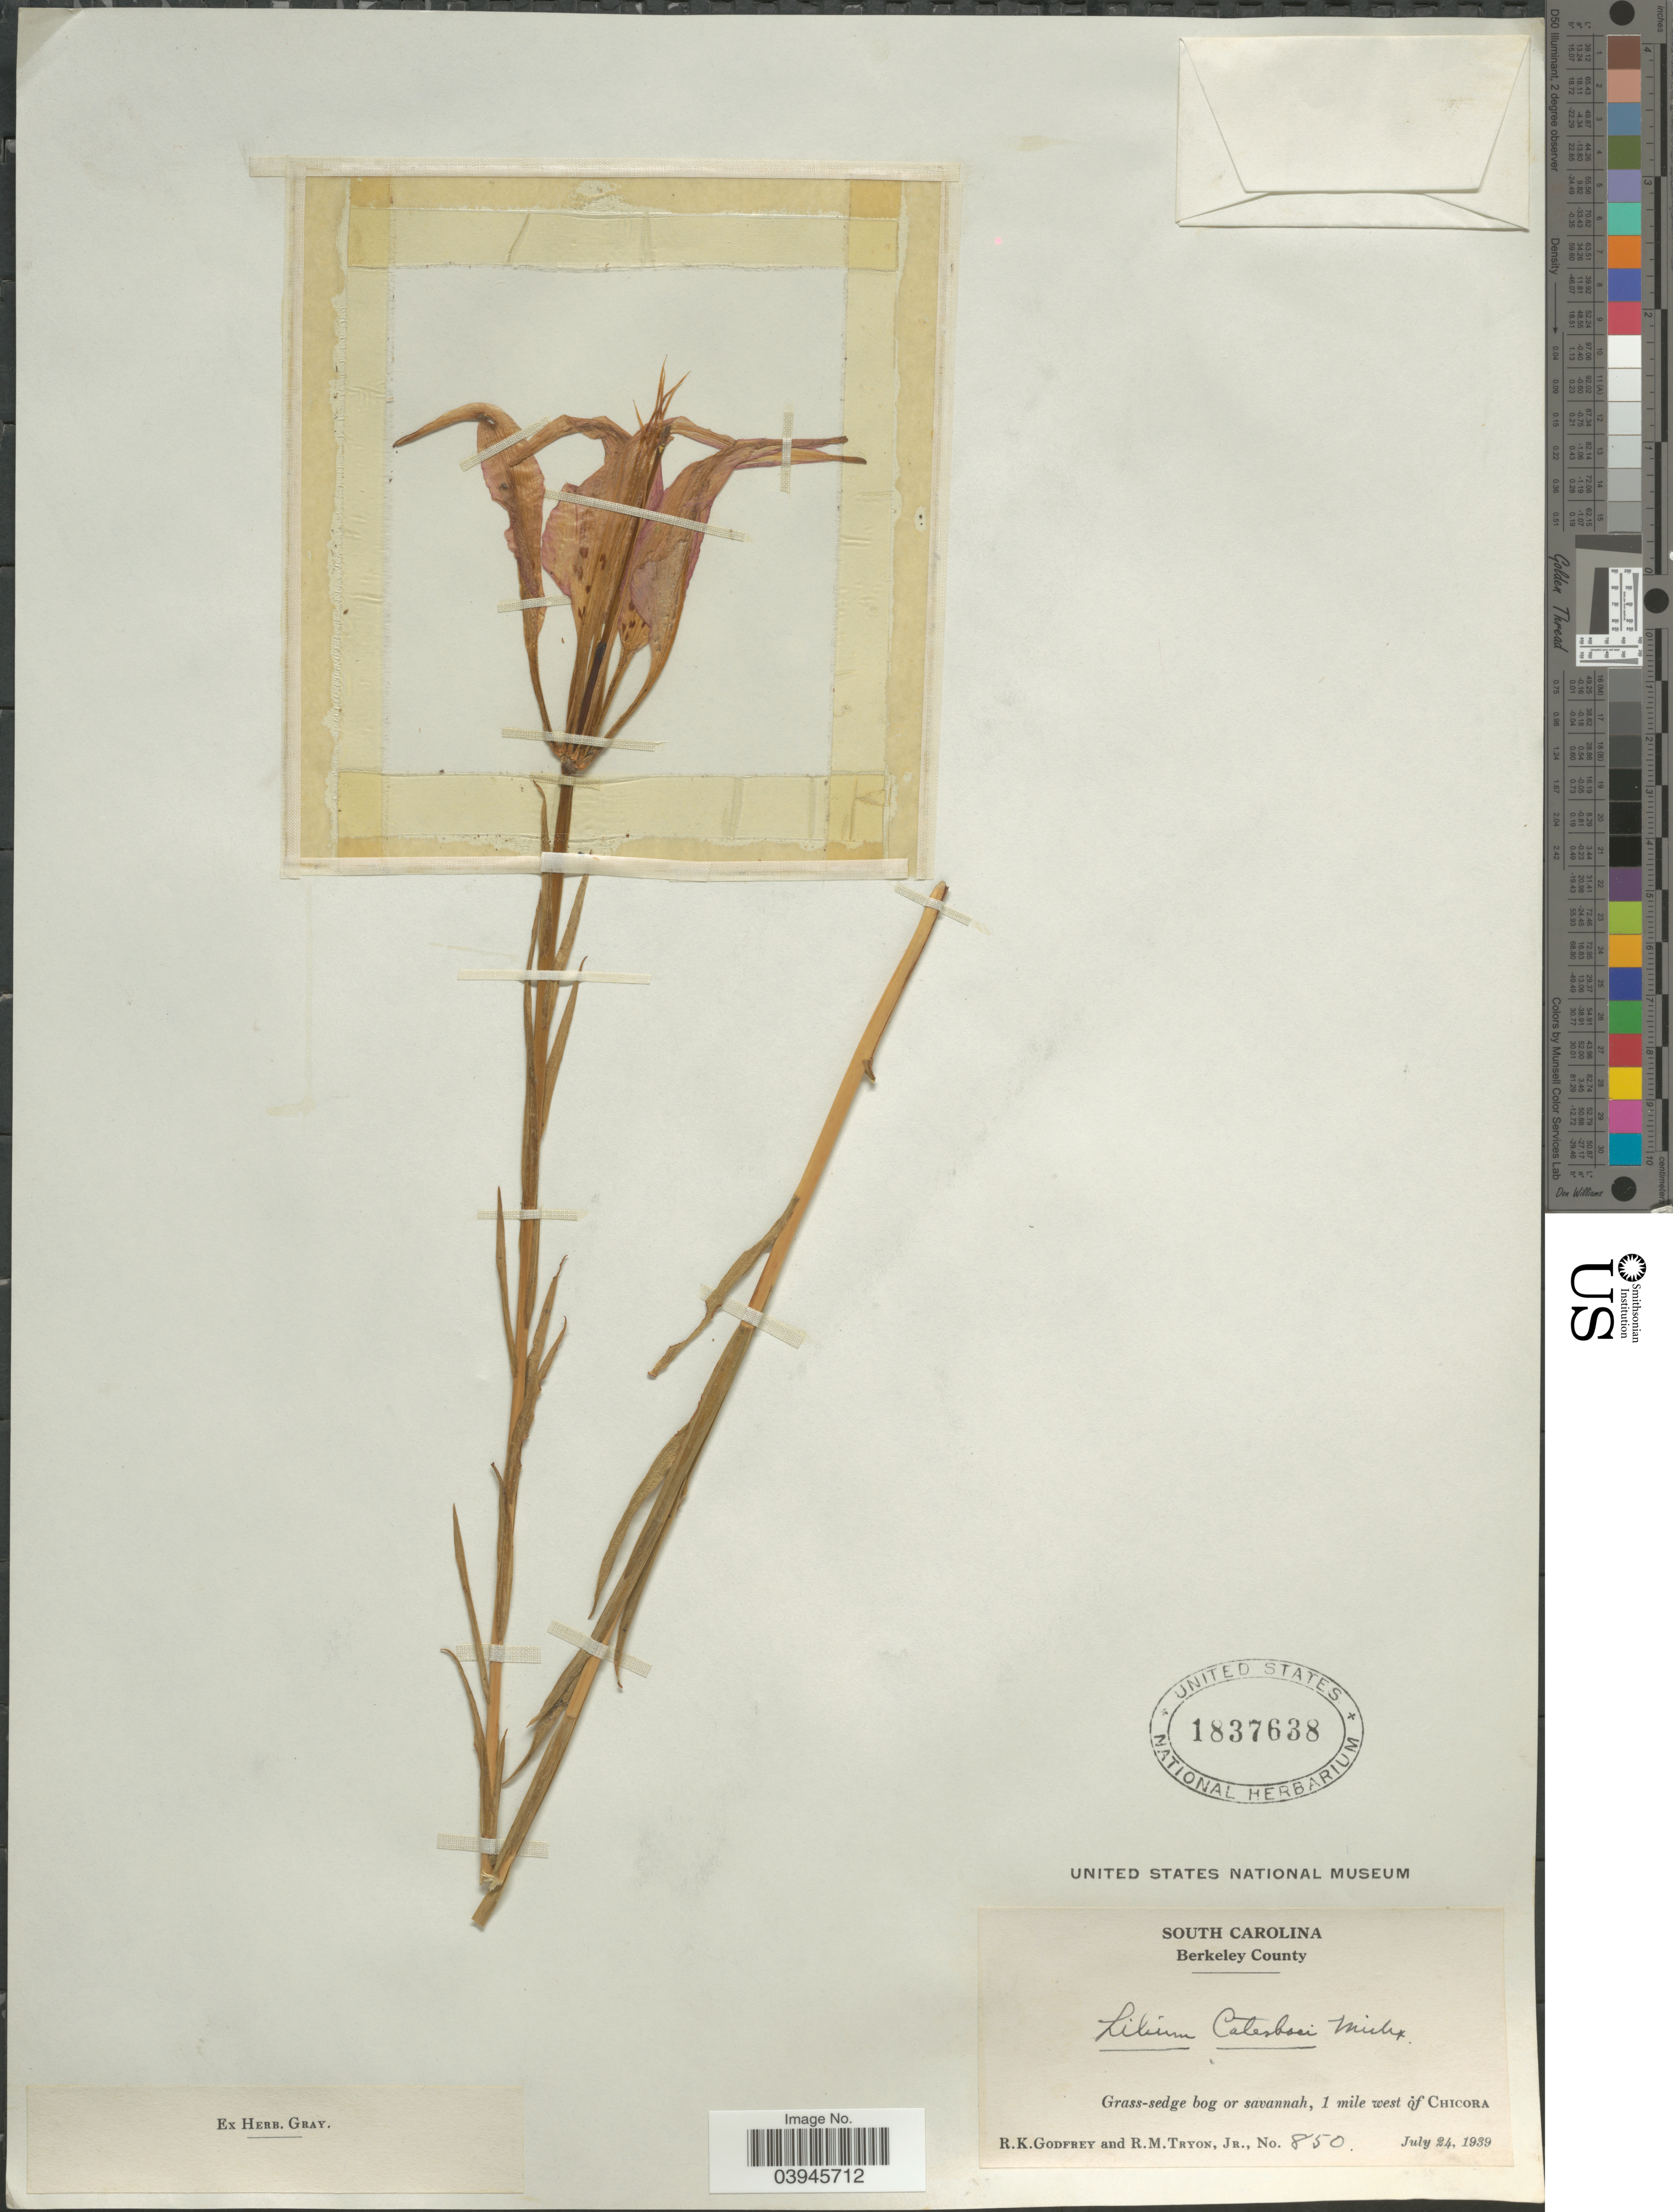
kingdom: Plantae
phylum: Tracheophyta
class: Liliopsida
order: Liliales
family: Liliaceae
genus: Lilium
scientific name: Lilium catesbaei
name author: Walter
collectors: R. K. Godfrey & R. Tryon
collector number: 850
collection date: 1939-07-24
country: United States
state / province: South Carolina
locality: Berkeley County. Grass-sedge bog or savannah, 1 mile west of Chicora.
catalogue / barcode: US 1837638